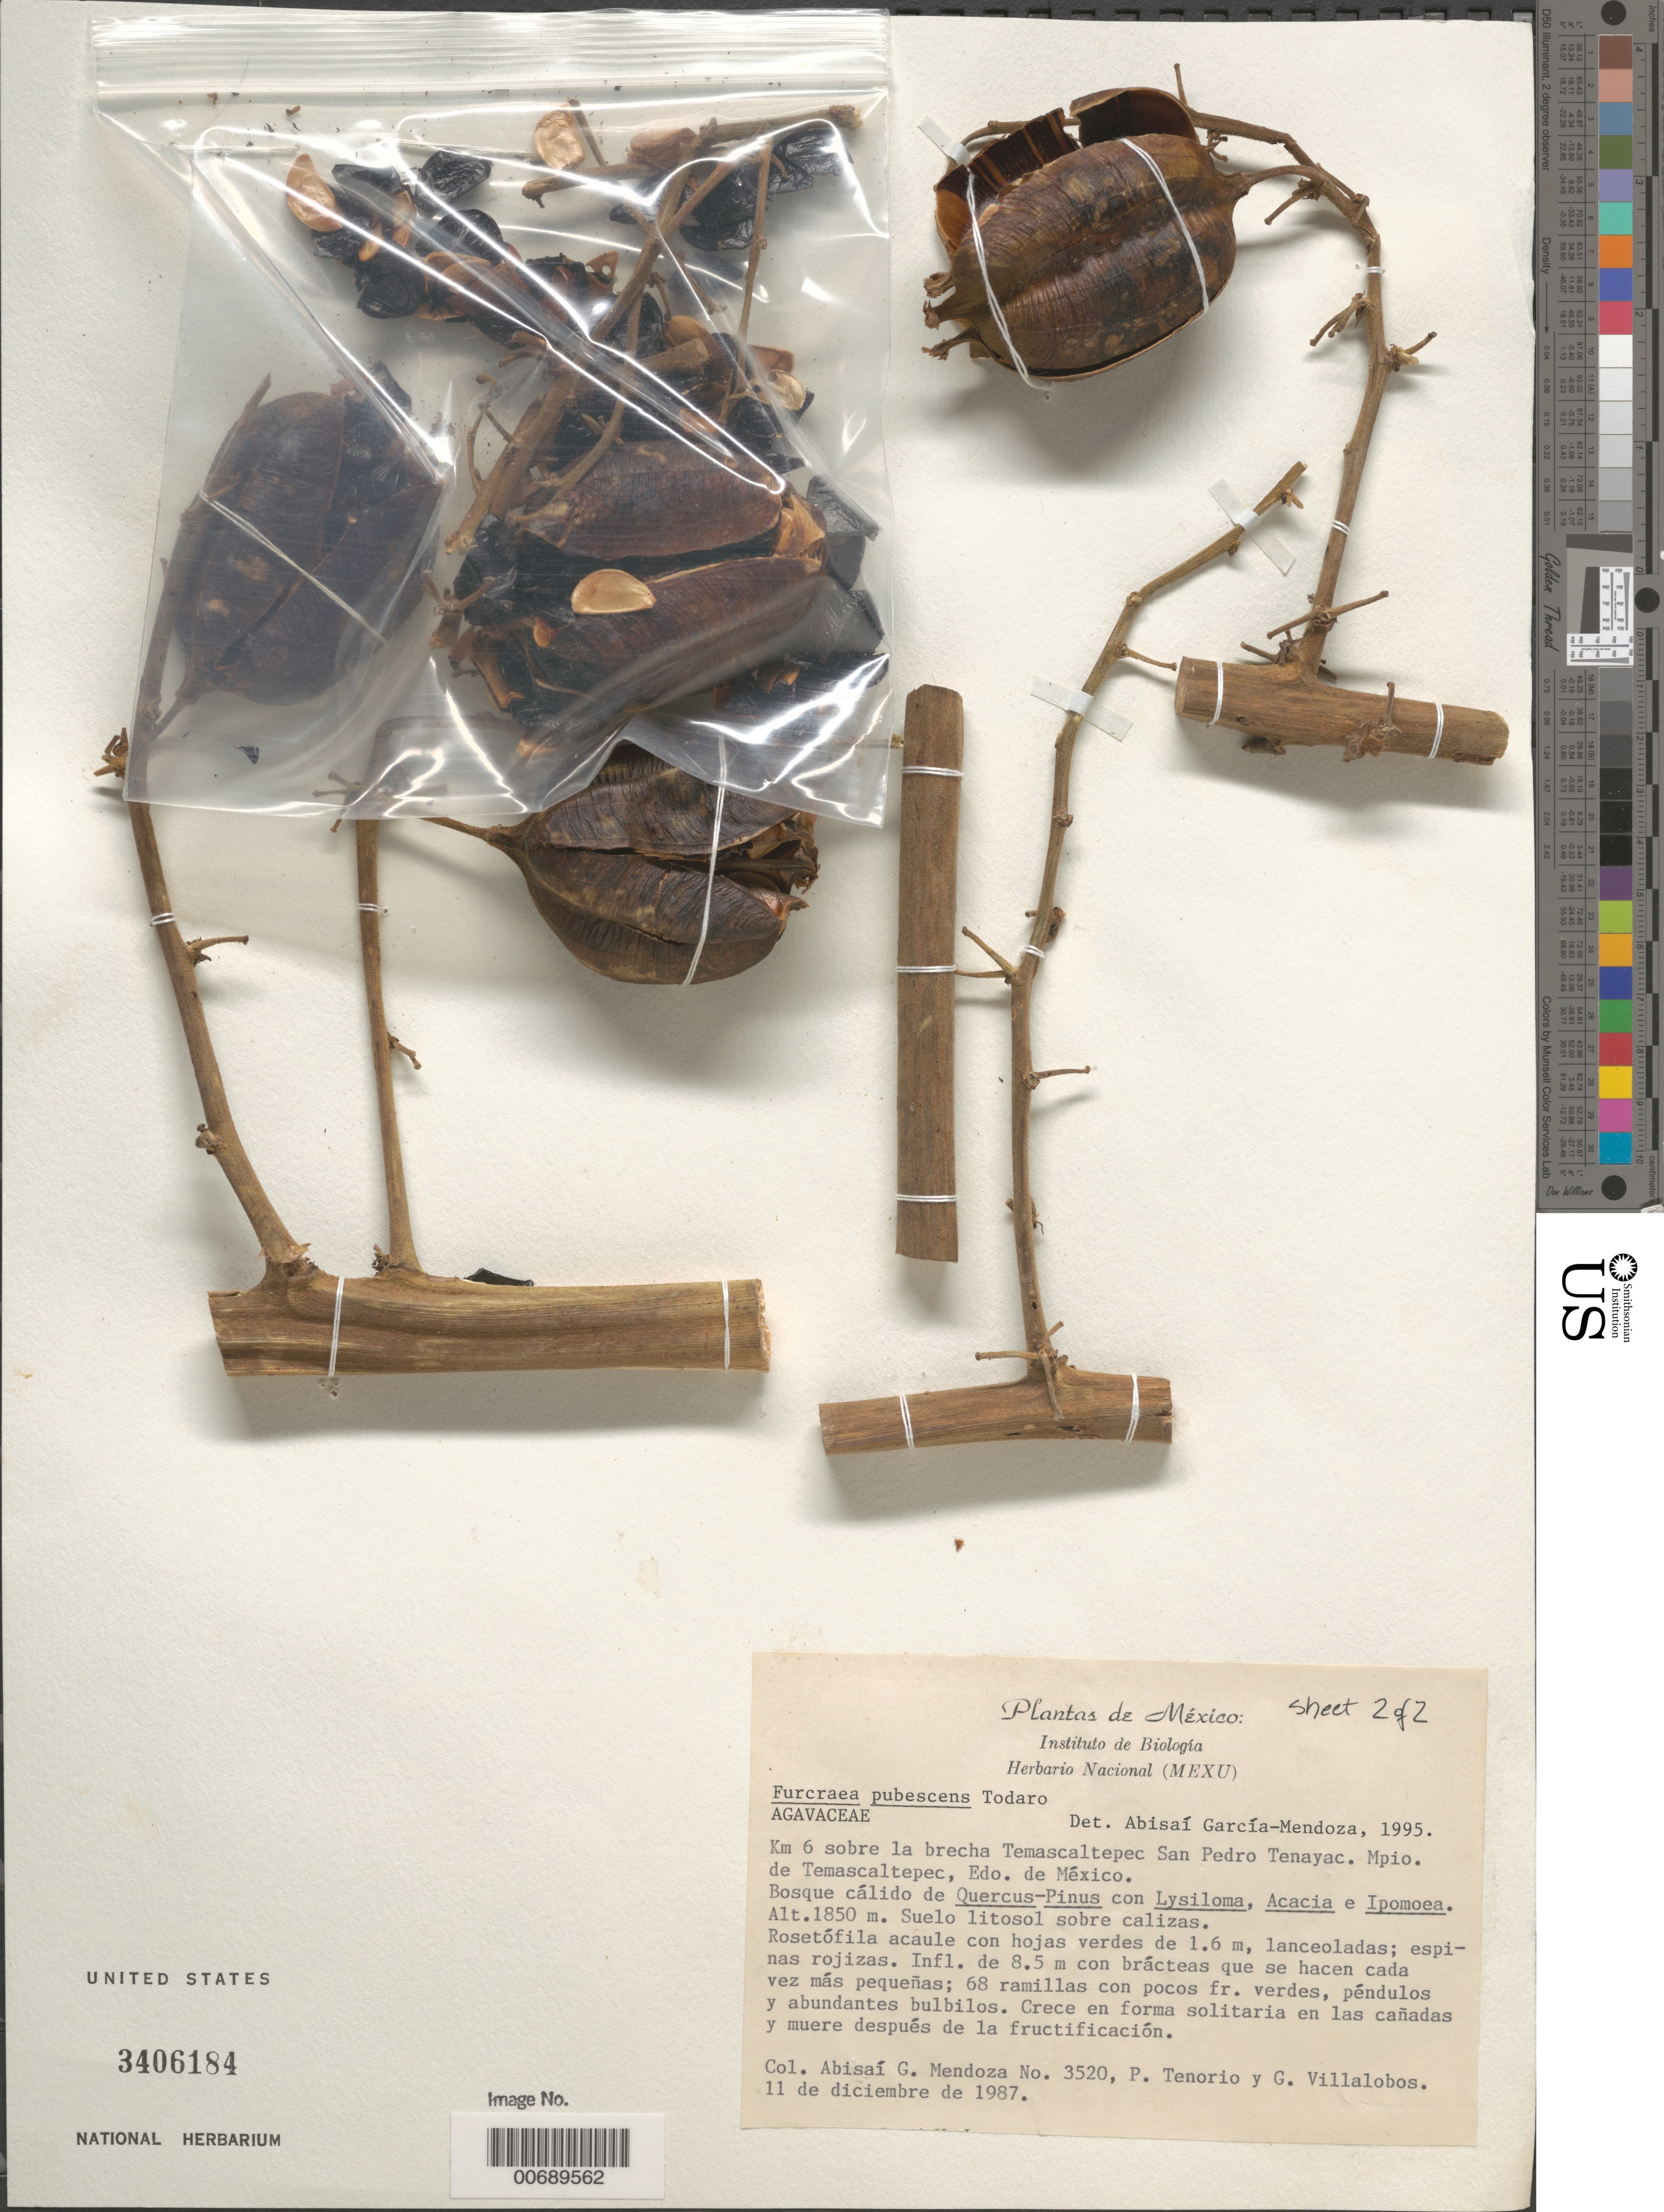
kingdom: Plantae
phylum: Tracheophyta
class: Liliopsida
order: Asparagales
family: Asparagaceae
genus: Furcraea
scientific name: Furcraea pubescens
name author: Tod.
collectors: A. García-Mendoza, P. Tenorio L. & G. Villalobos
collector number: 3520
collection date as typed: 11 Dec 1987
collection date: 1987-12-11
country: Mexico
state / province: México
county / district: Temascaltepec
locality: Temascaltepec San Pedro Tenayac.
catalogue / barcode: US 3406184